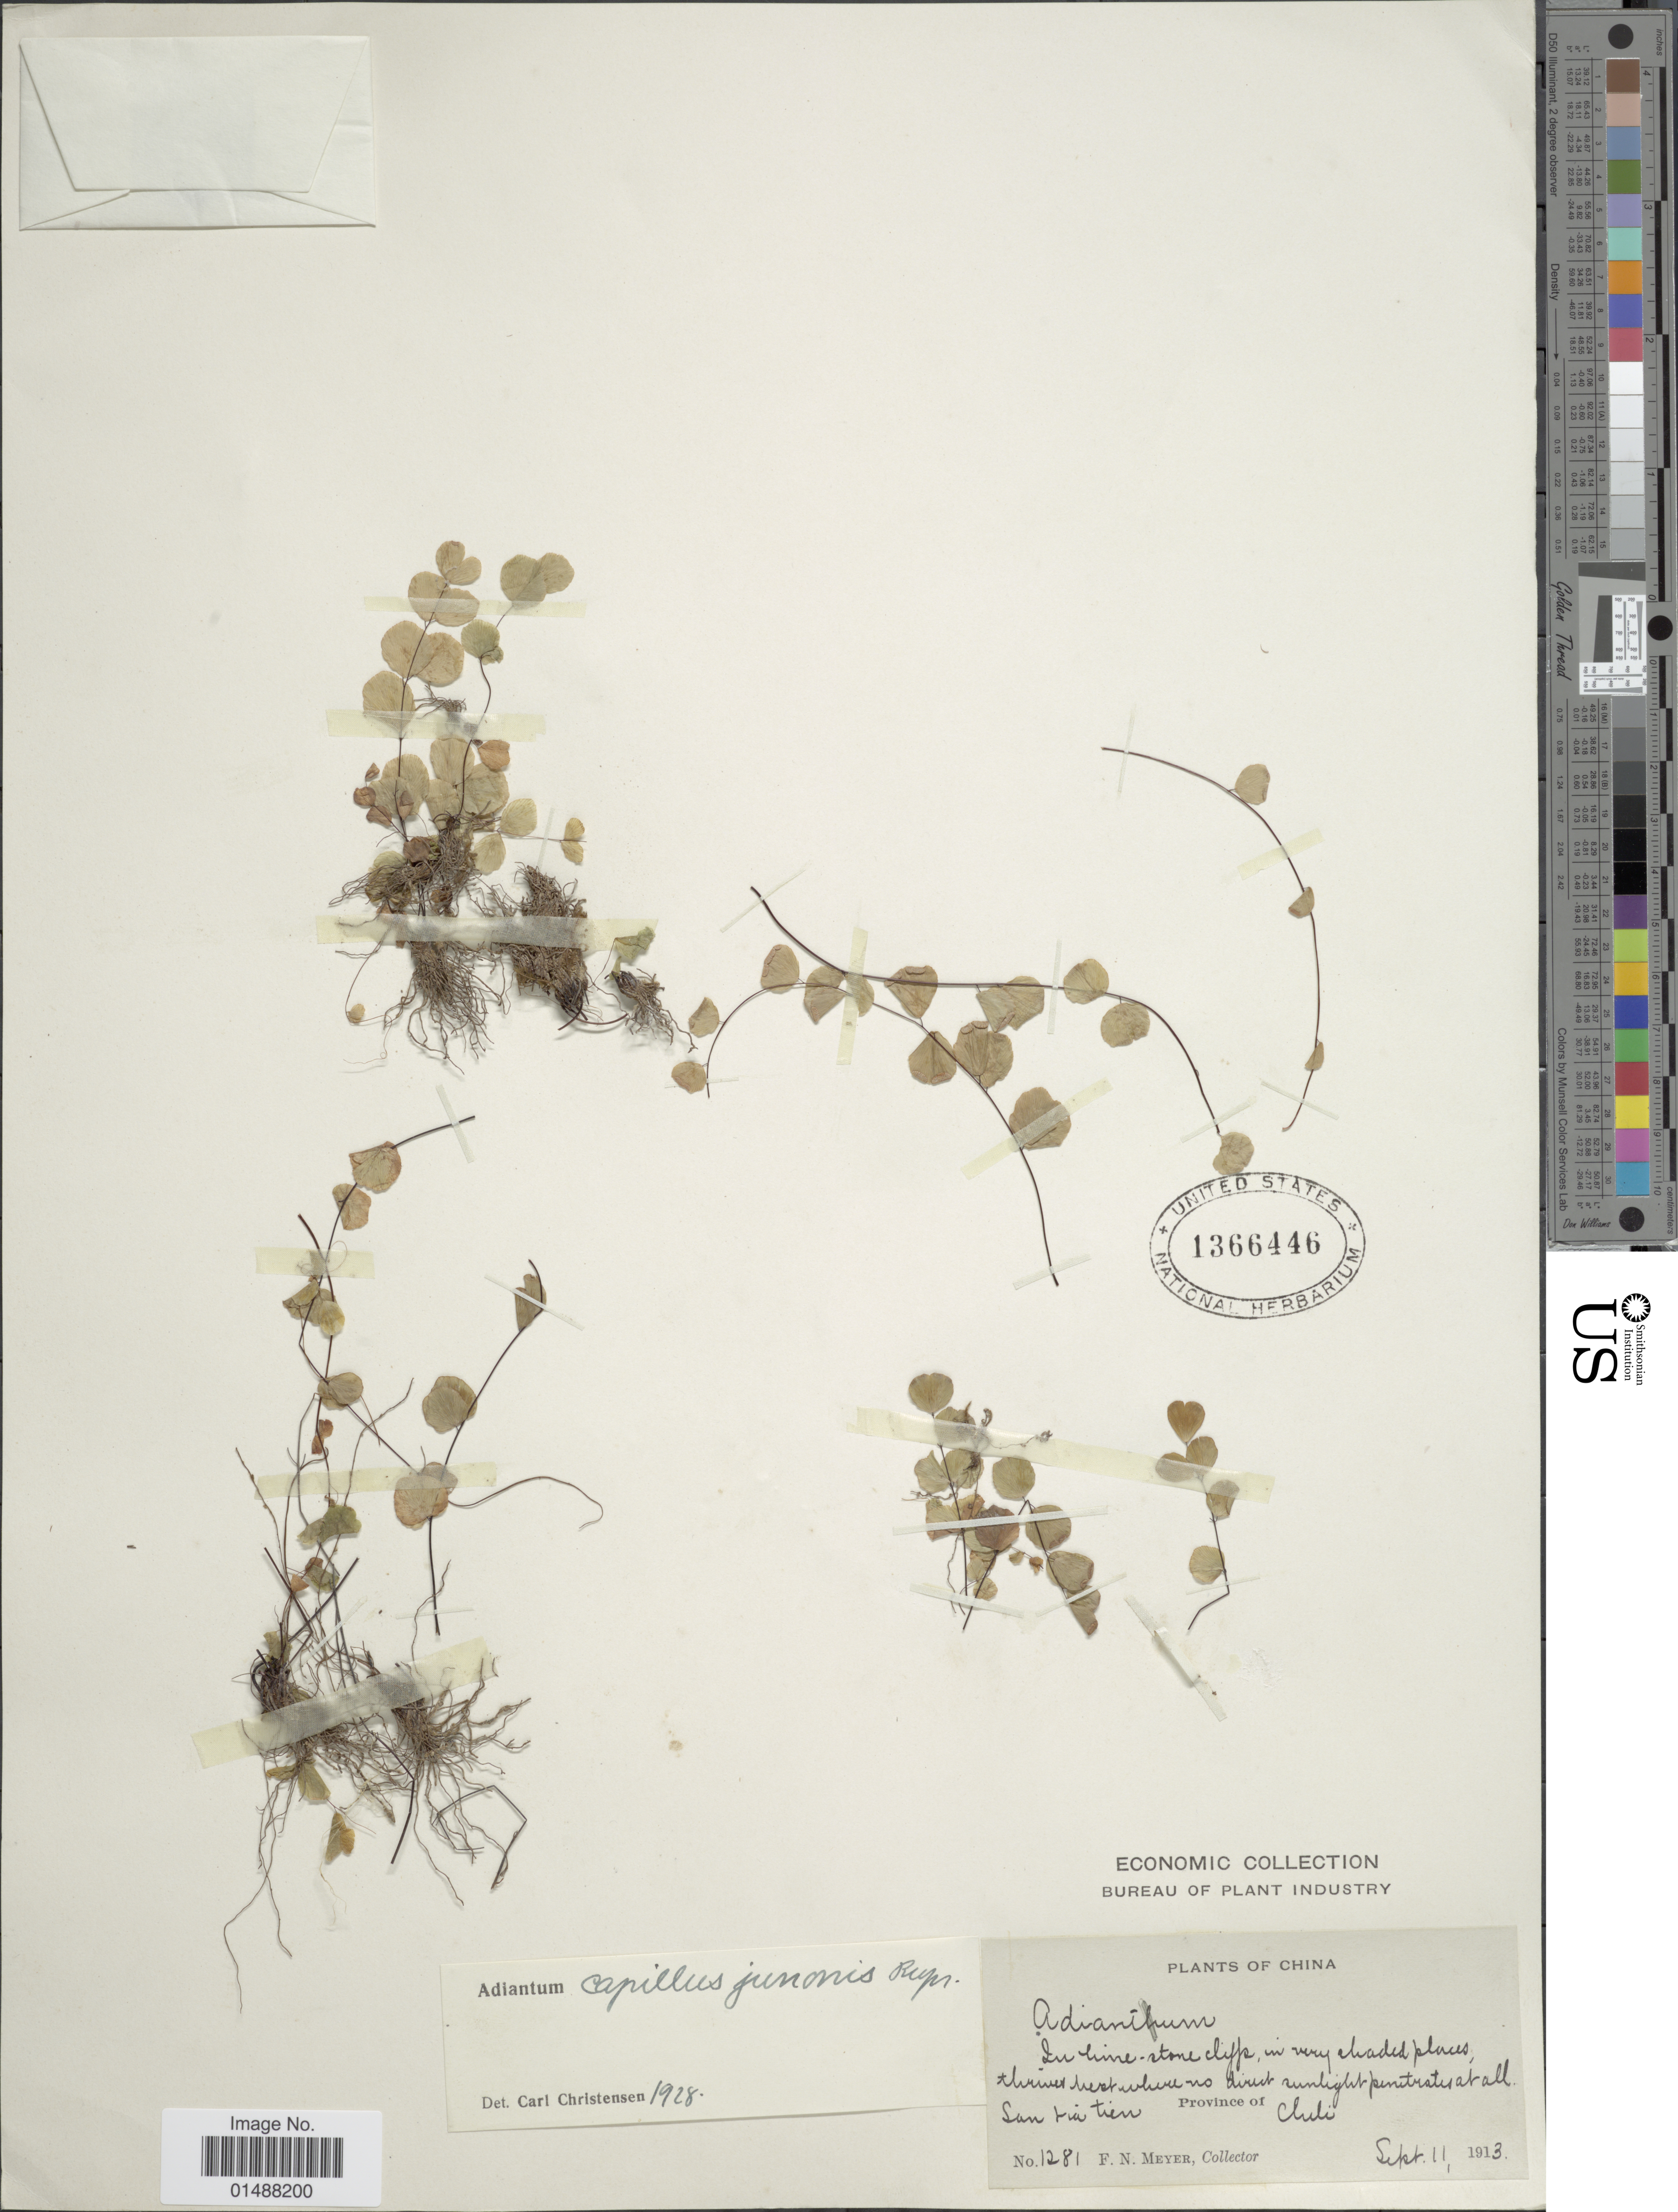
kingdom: Plantae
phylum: Tracheophyta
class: Polypodiopsida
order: Polypodiales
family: Pteridaceae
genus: Adiantum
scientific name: Adiantum capillus-junonis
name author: Rupr.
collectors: F. N. Meyer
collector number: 1281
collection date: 1913-09-11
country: China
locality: Province of chili, San Tia Tien [interpreted]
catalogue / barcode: US 1366446